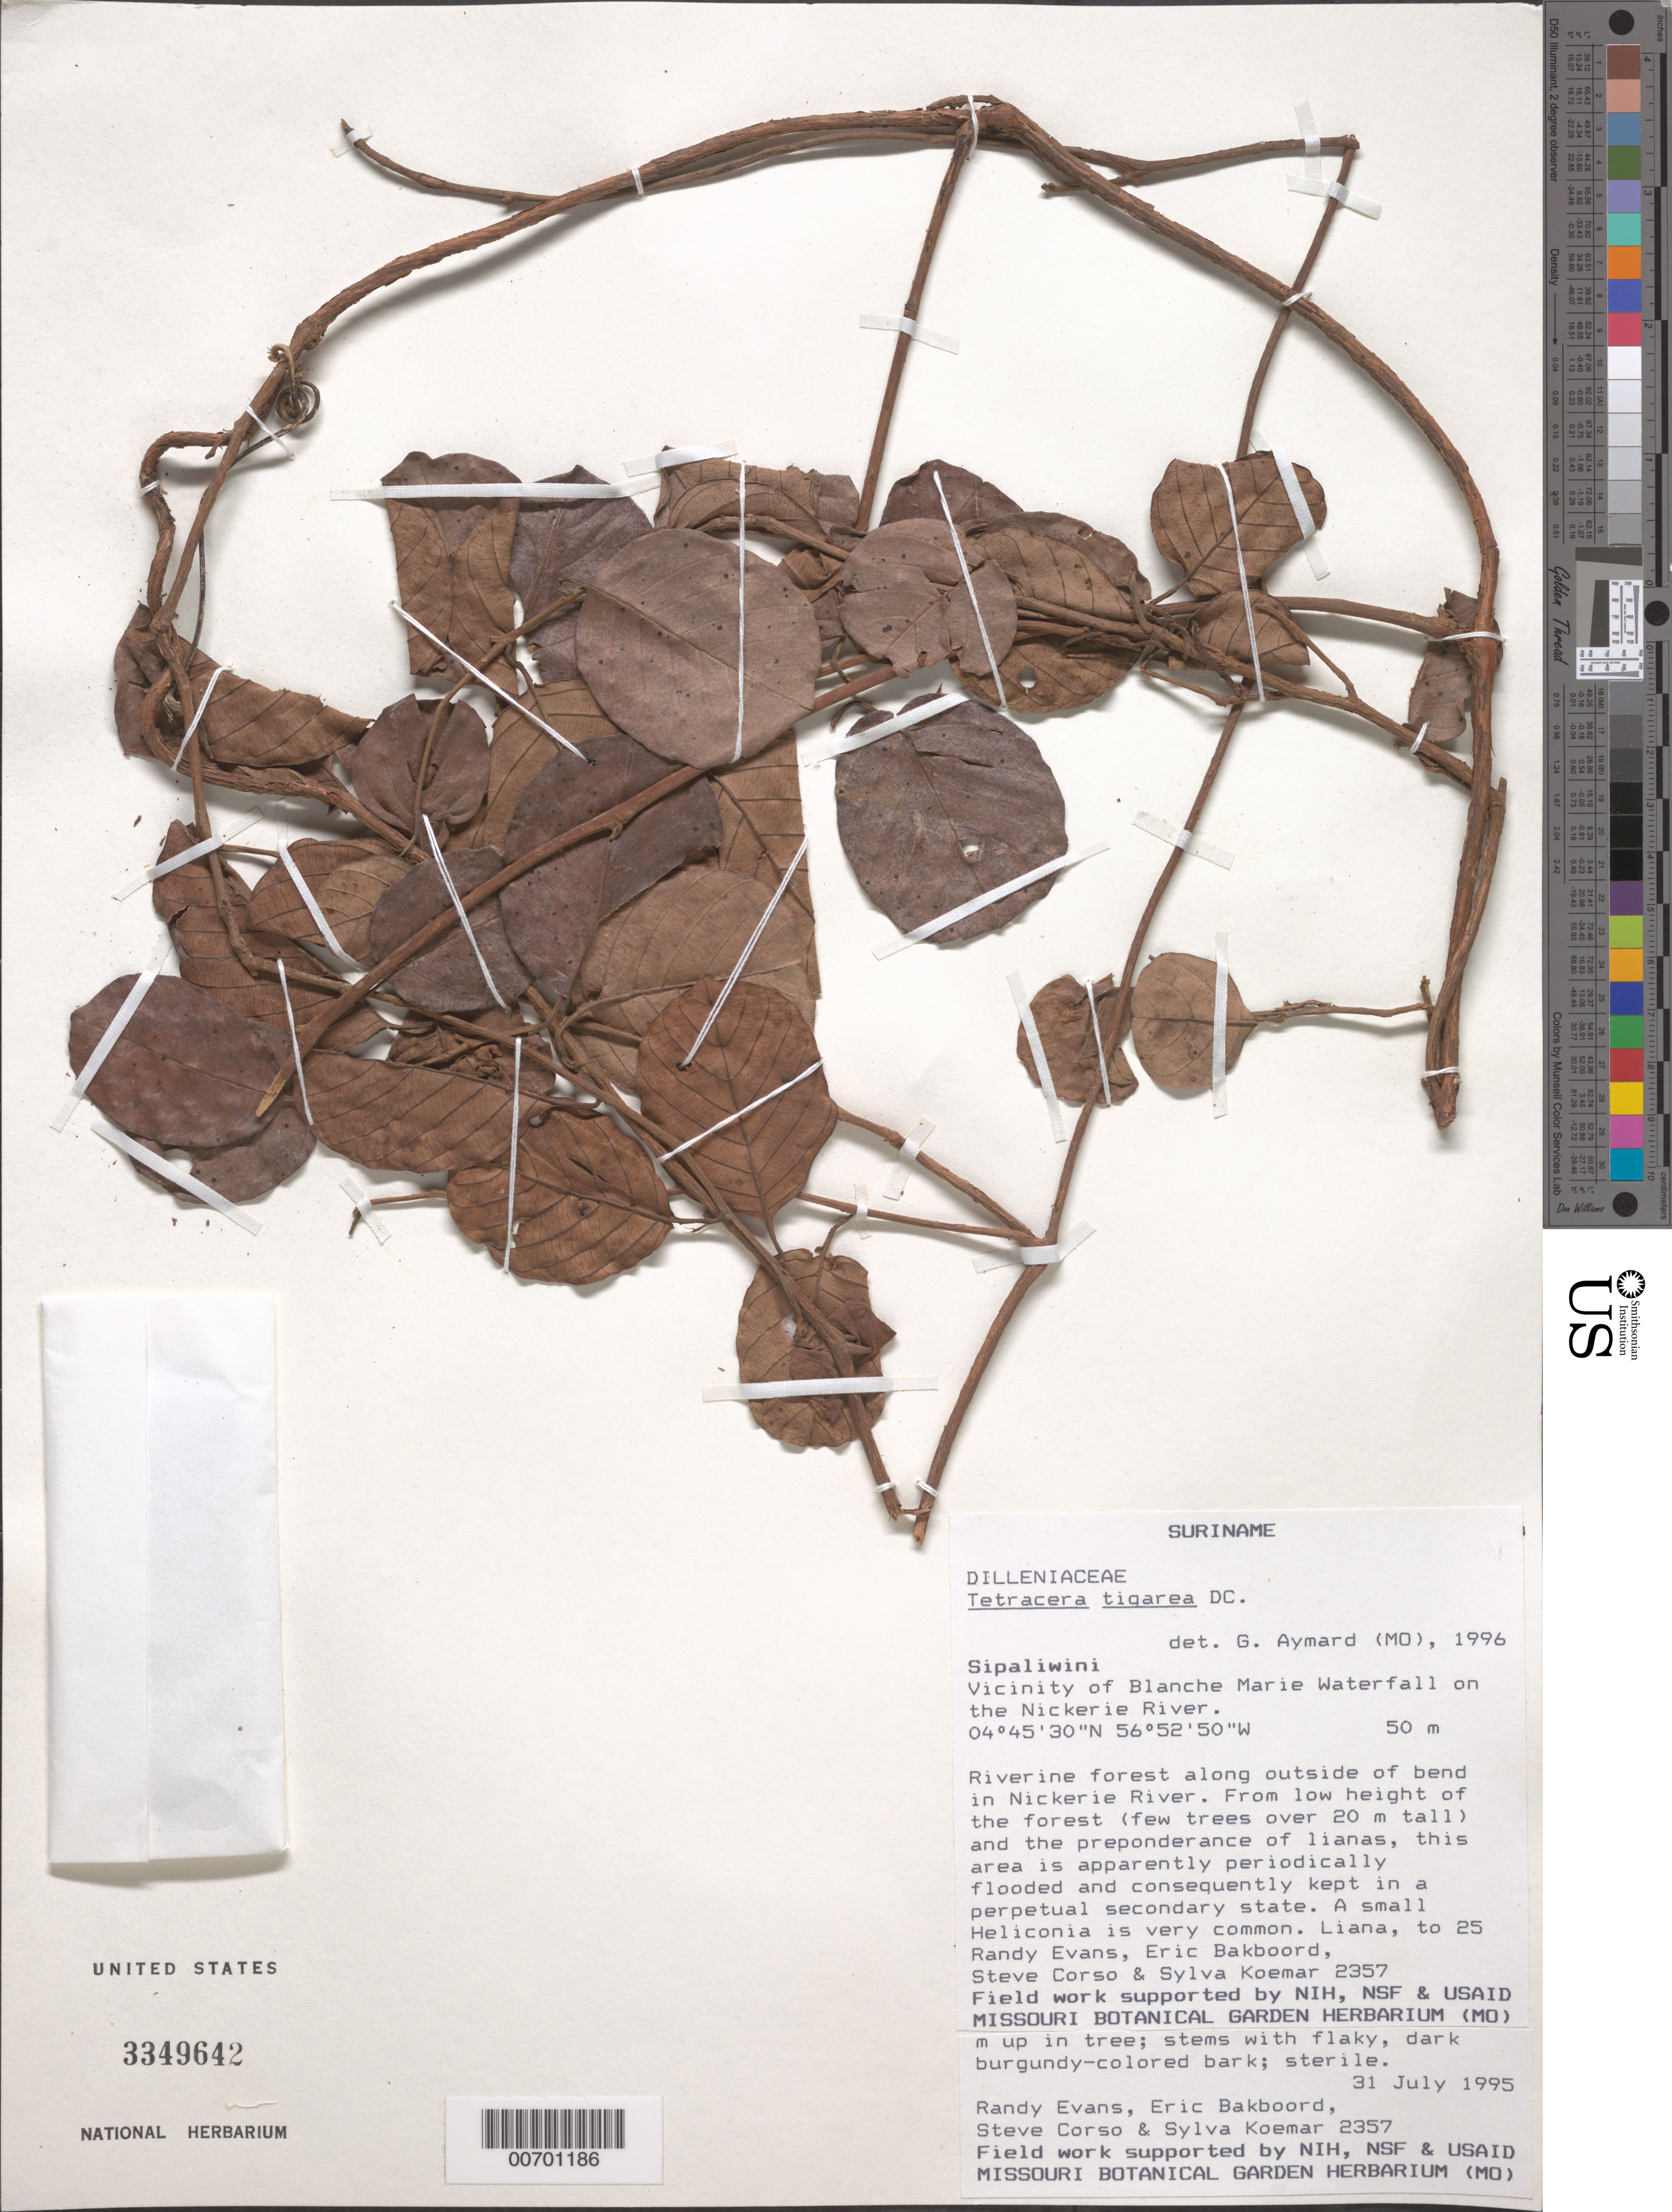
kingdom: Plantae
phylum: Tracheophyta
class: Magnoliopsida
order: Dilleniales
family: Dilleniaceae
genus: Tetracera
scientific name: Tetracera tigarea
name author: DC.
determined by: Aymard C., G. A., (PORT), Univ. Nac. Exp. de los Llanos Ezequiel Zamora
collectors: R. Evans, E. Bakboord, S. Corso & S. Koemar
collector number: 2357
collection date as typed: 31-Jul-95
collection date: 1995-07-31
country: Suriname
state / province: Sipaliwini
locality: Blanche Marie Waterfall, vic., on Nickerie R.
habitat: Riverine forest along outside bend in river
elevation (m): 50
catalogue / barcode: US 3349642